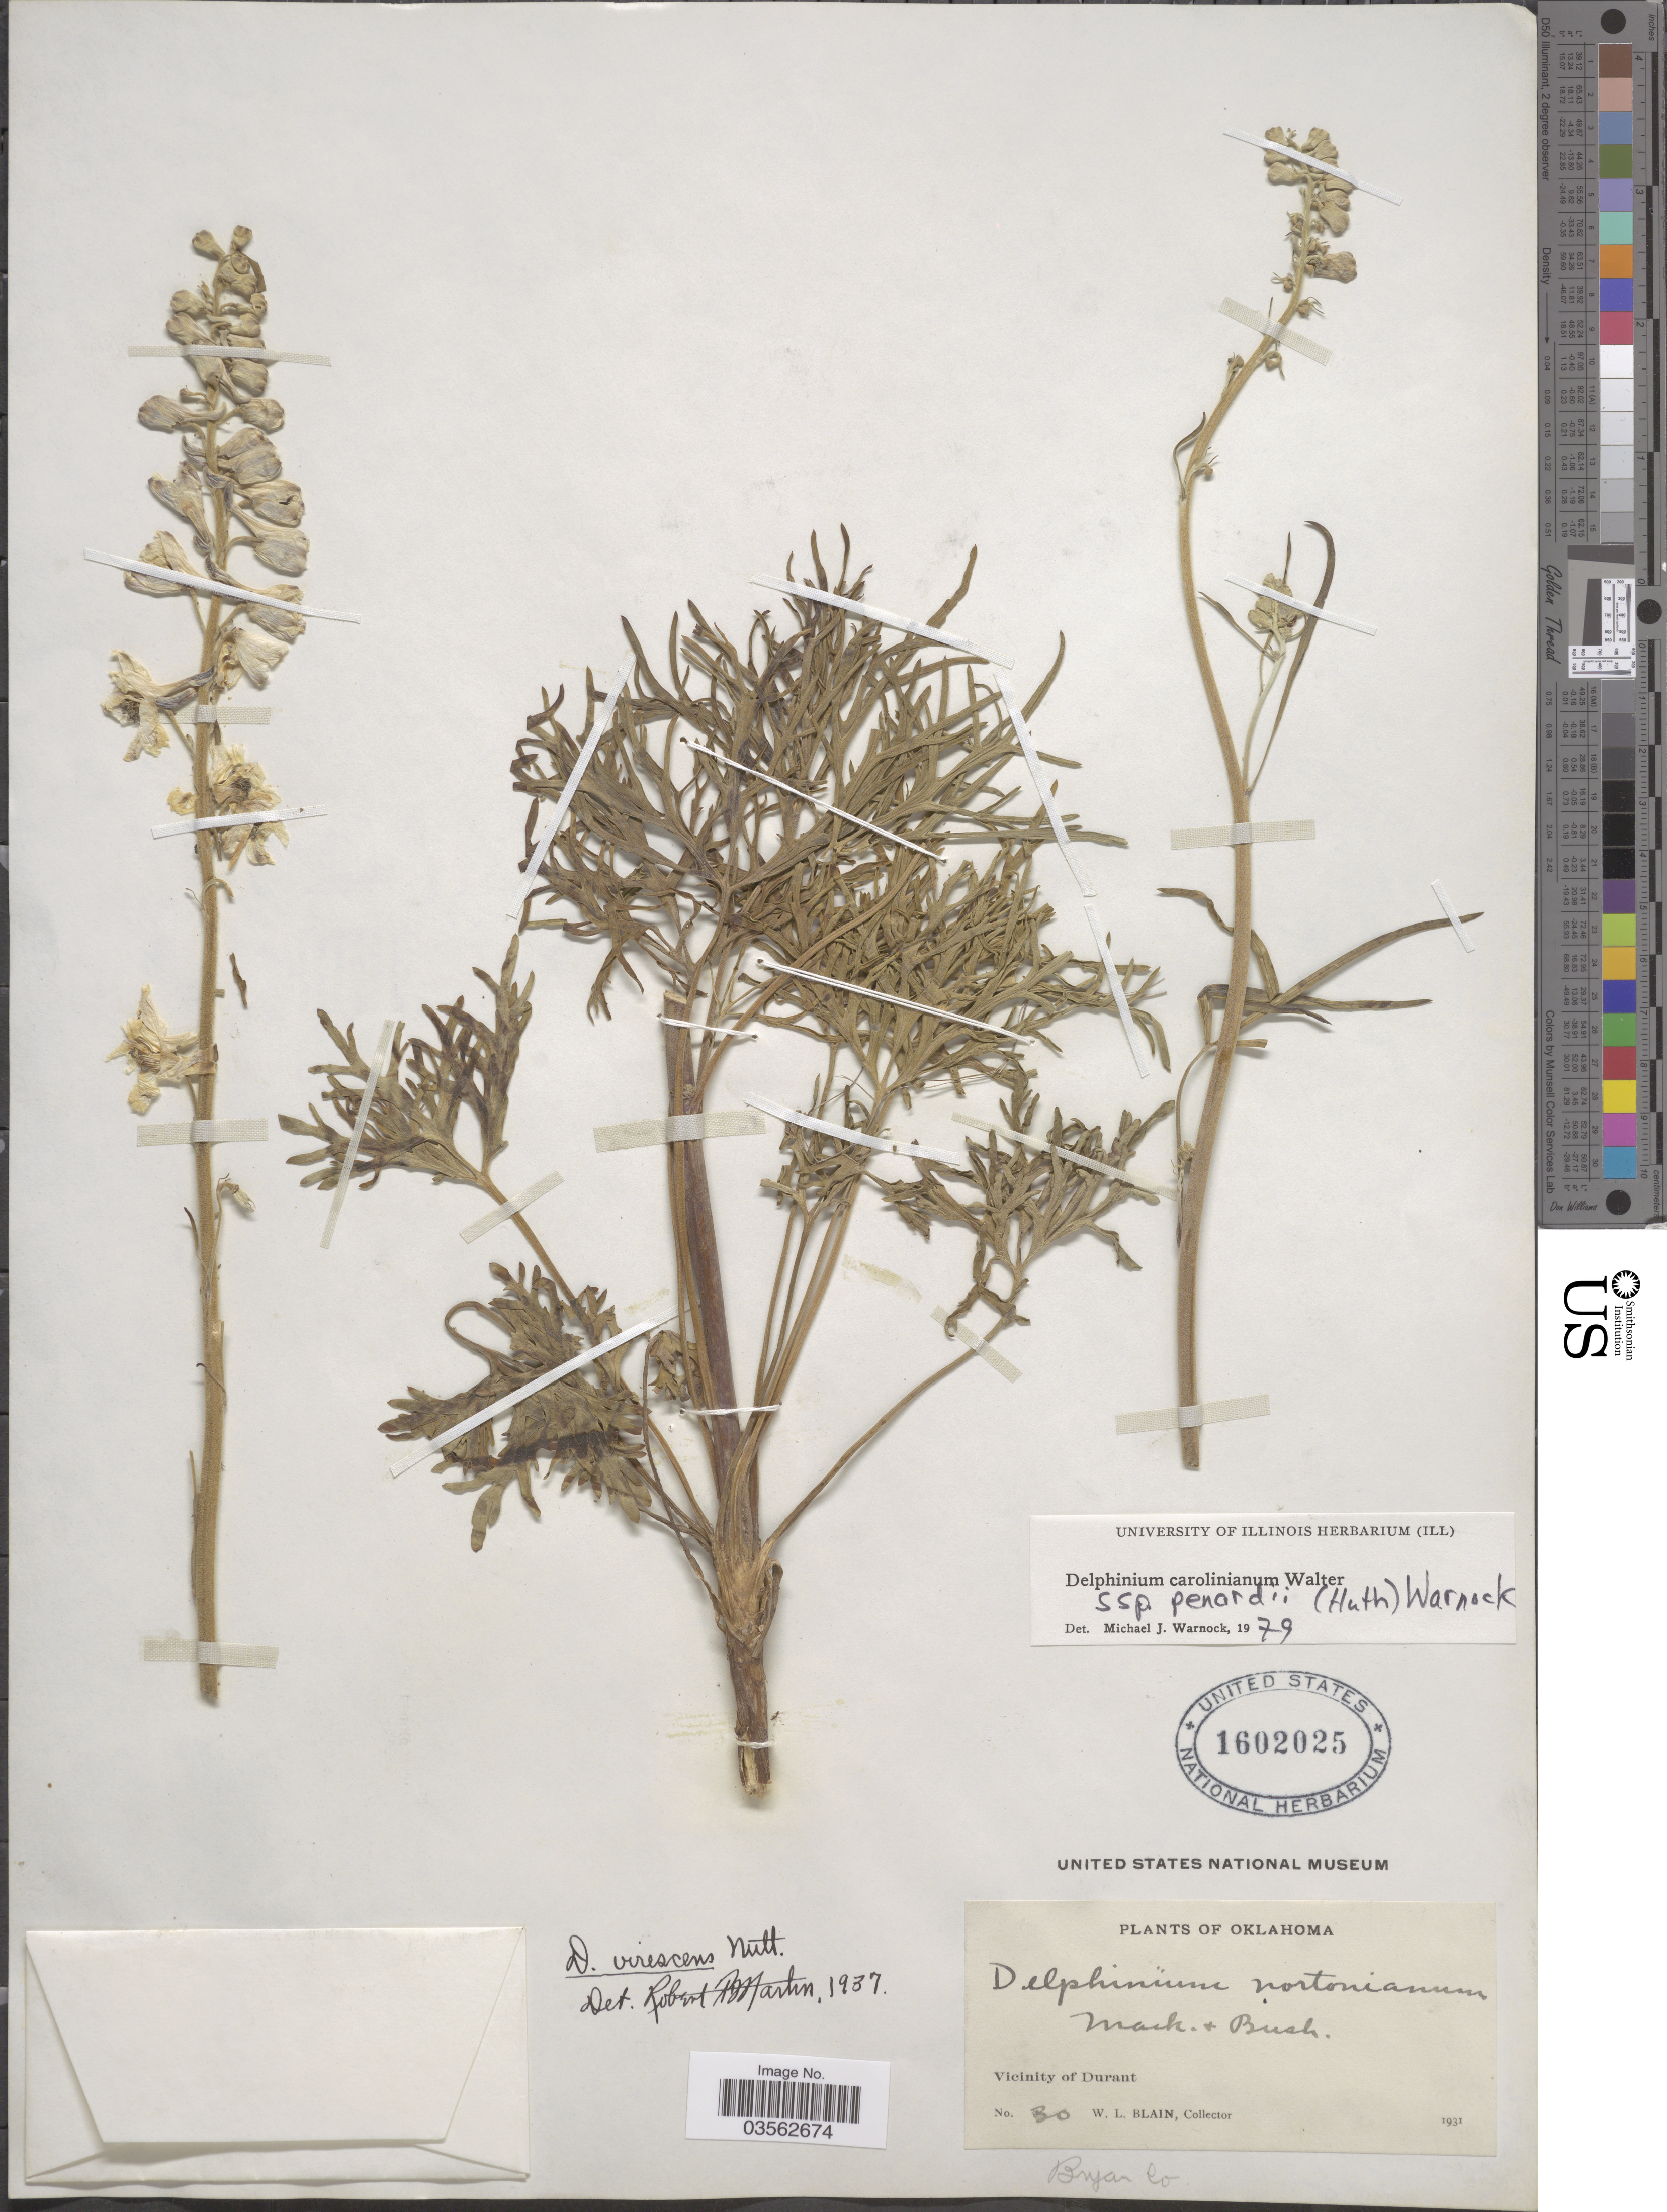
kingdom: Plantae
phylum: Tracheophyta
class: Magnoliopsida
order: Ranunculales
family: Ranunculaceae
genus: Delphinium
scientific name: Delphinium carolinianum subsp. penardii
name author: (Huth) M.J. Warnock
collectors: W. Blain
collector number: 30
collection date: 1931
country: United States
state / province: Oklahoma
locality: Vicinity of Durant. Bryan Co.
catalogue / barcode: US 1602025